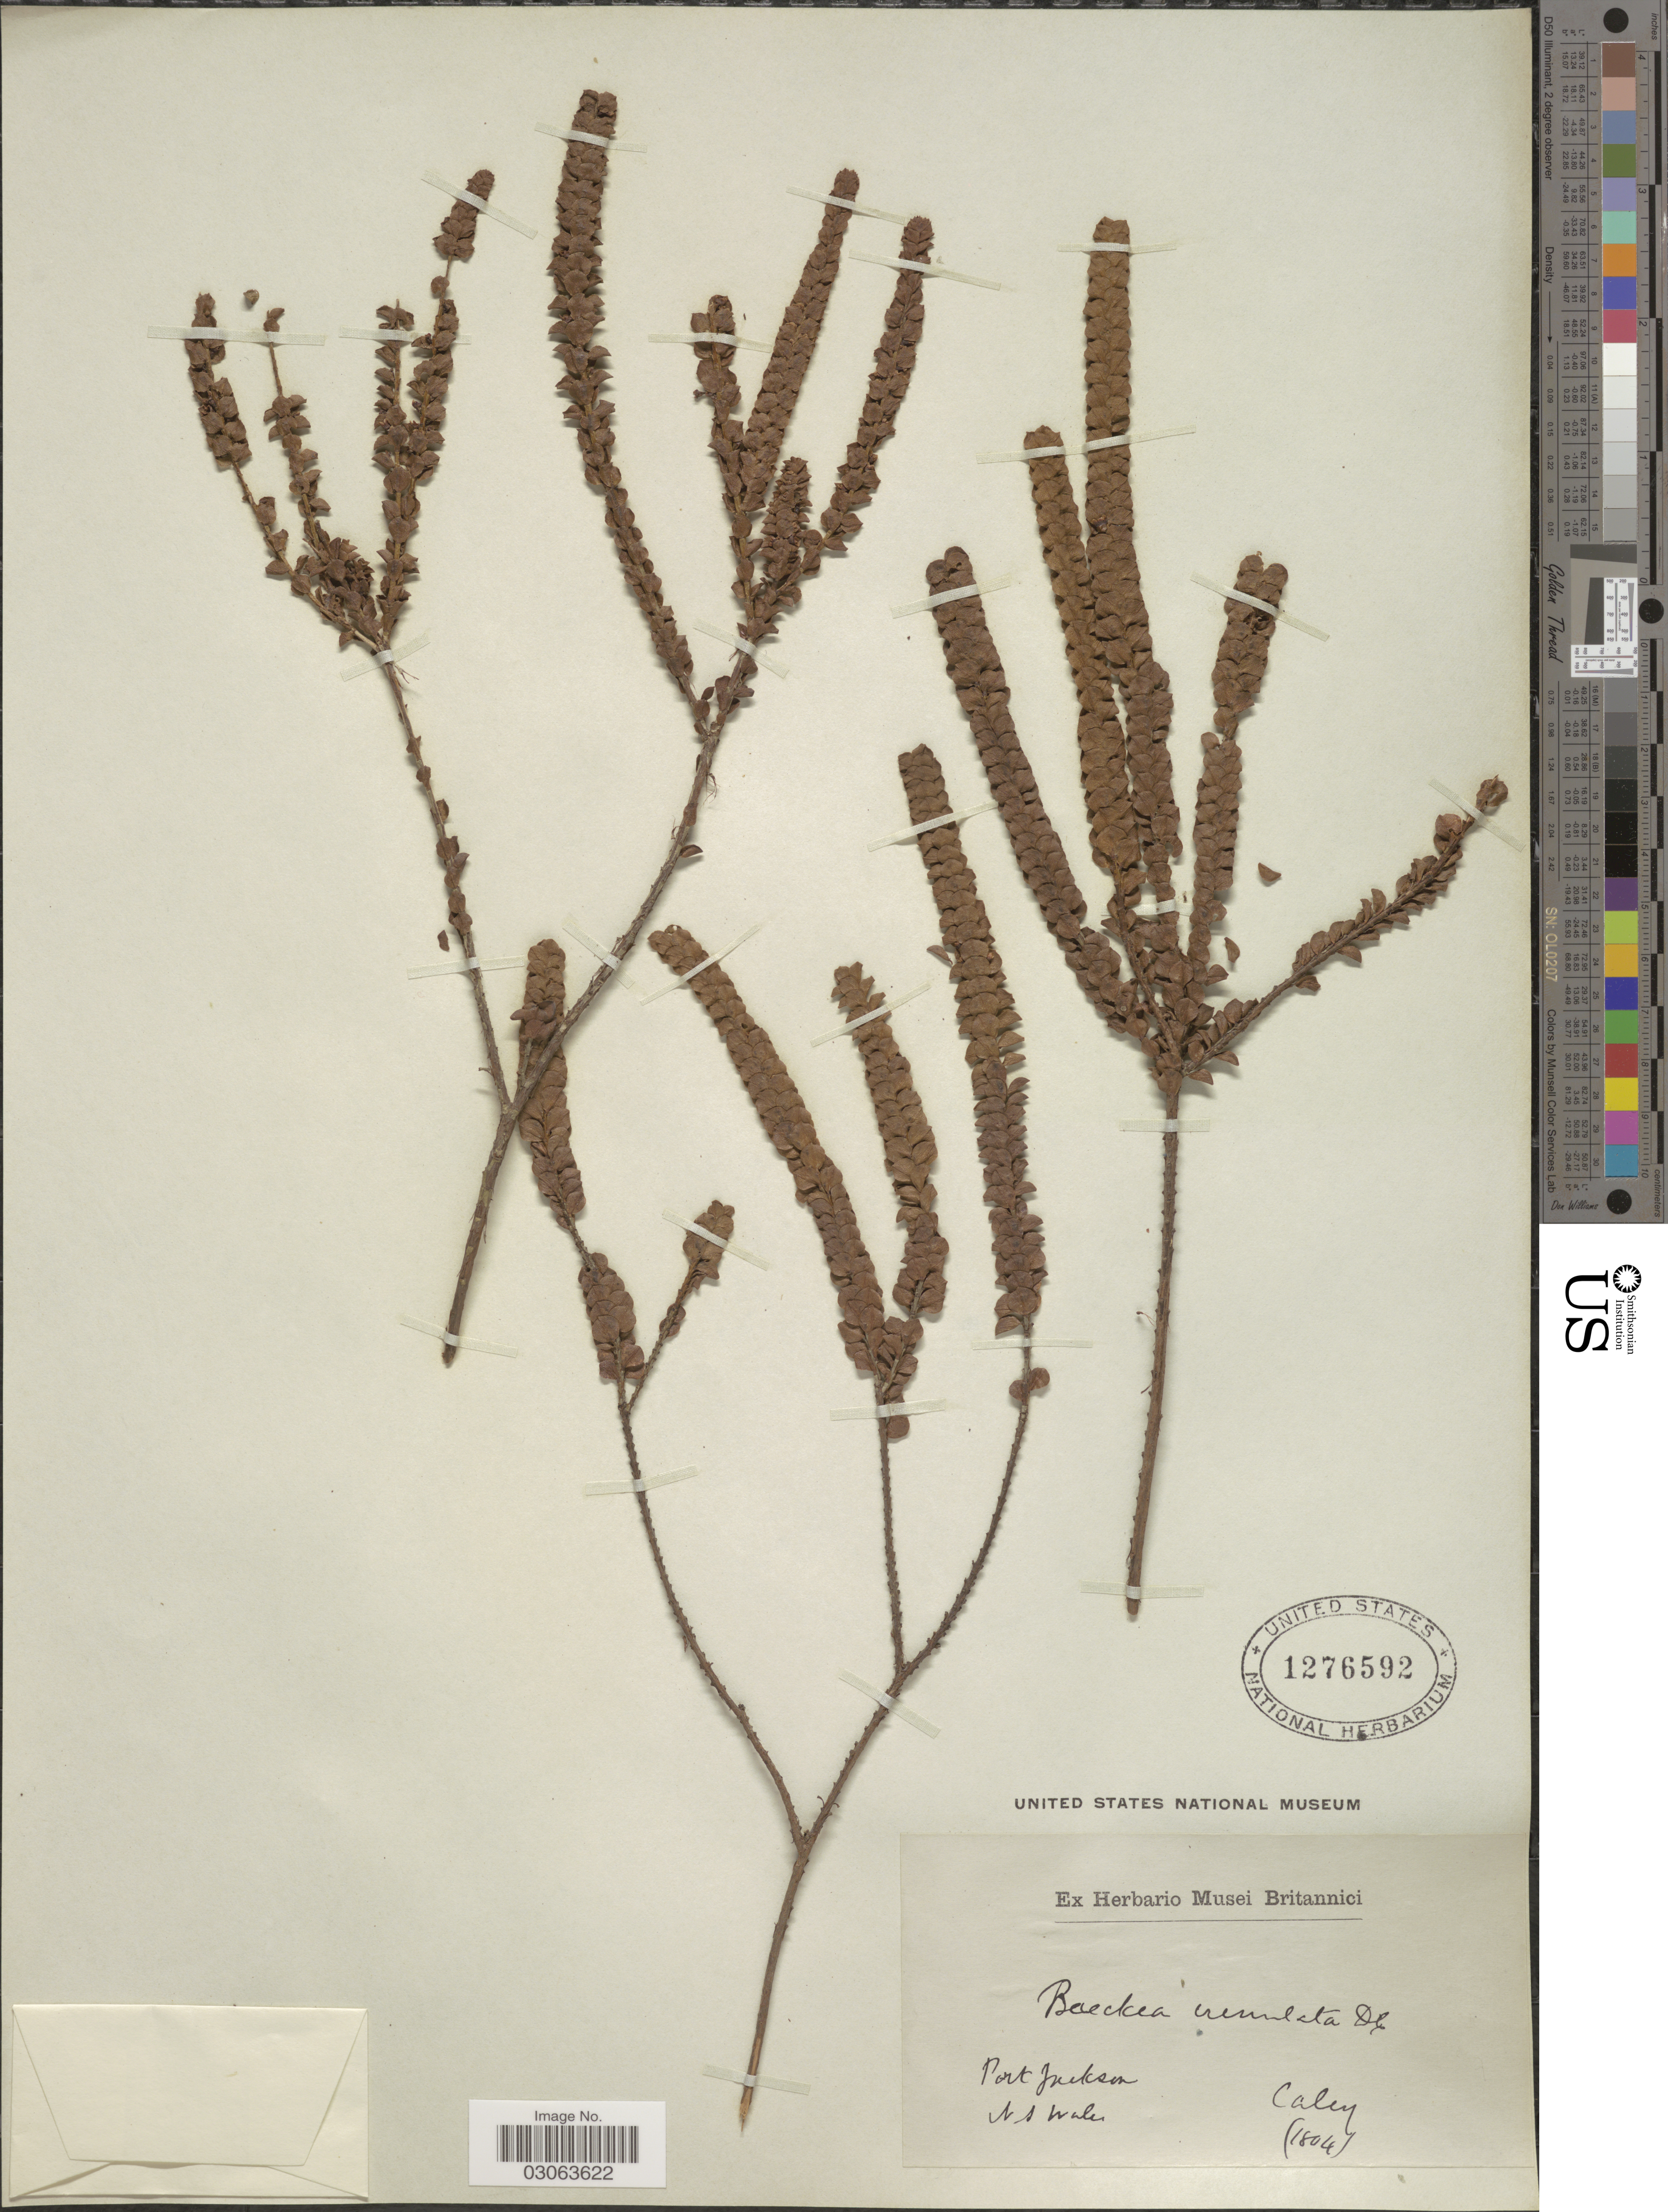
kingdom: Plantae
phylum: Tracheophyta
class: Magnoliopsida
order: Myrtales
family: Myrtaceae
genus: Baeckea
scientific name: Baeckea imbricata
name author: (Gaertn.) Druce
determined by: Strong, Mark T., (BOT), Smithsonian Institution - National Museum of Natural History (UNITED STATES)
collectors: -. Caley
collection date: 1804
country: Australia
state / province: New South Wales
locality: Port Jackson.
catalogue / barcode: US 1276592